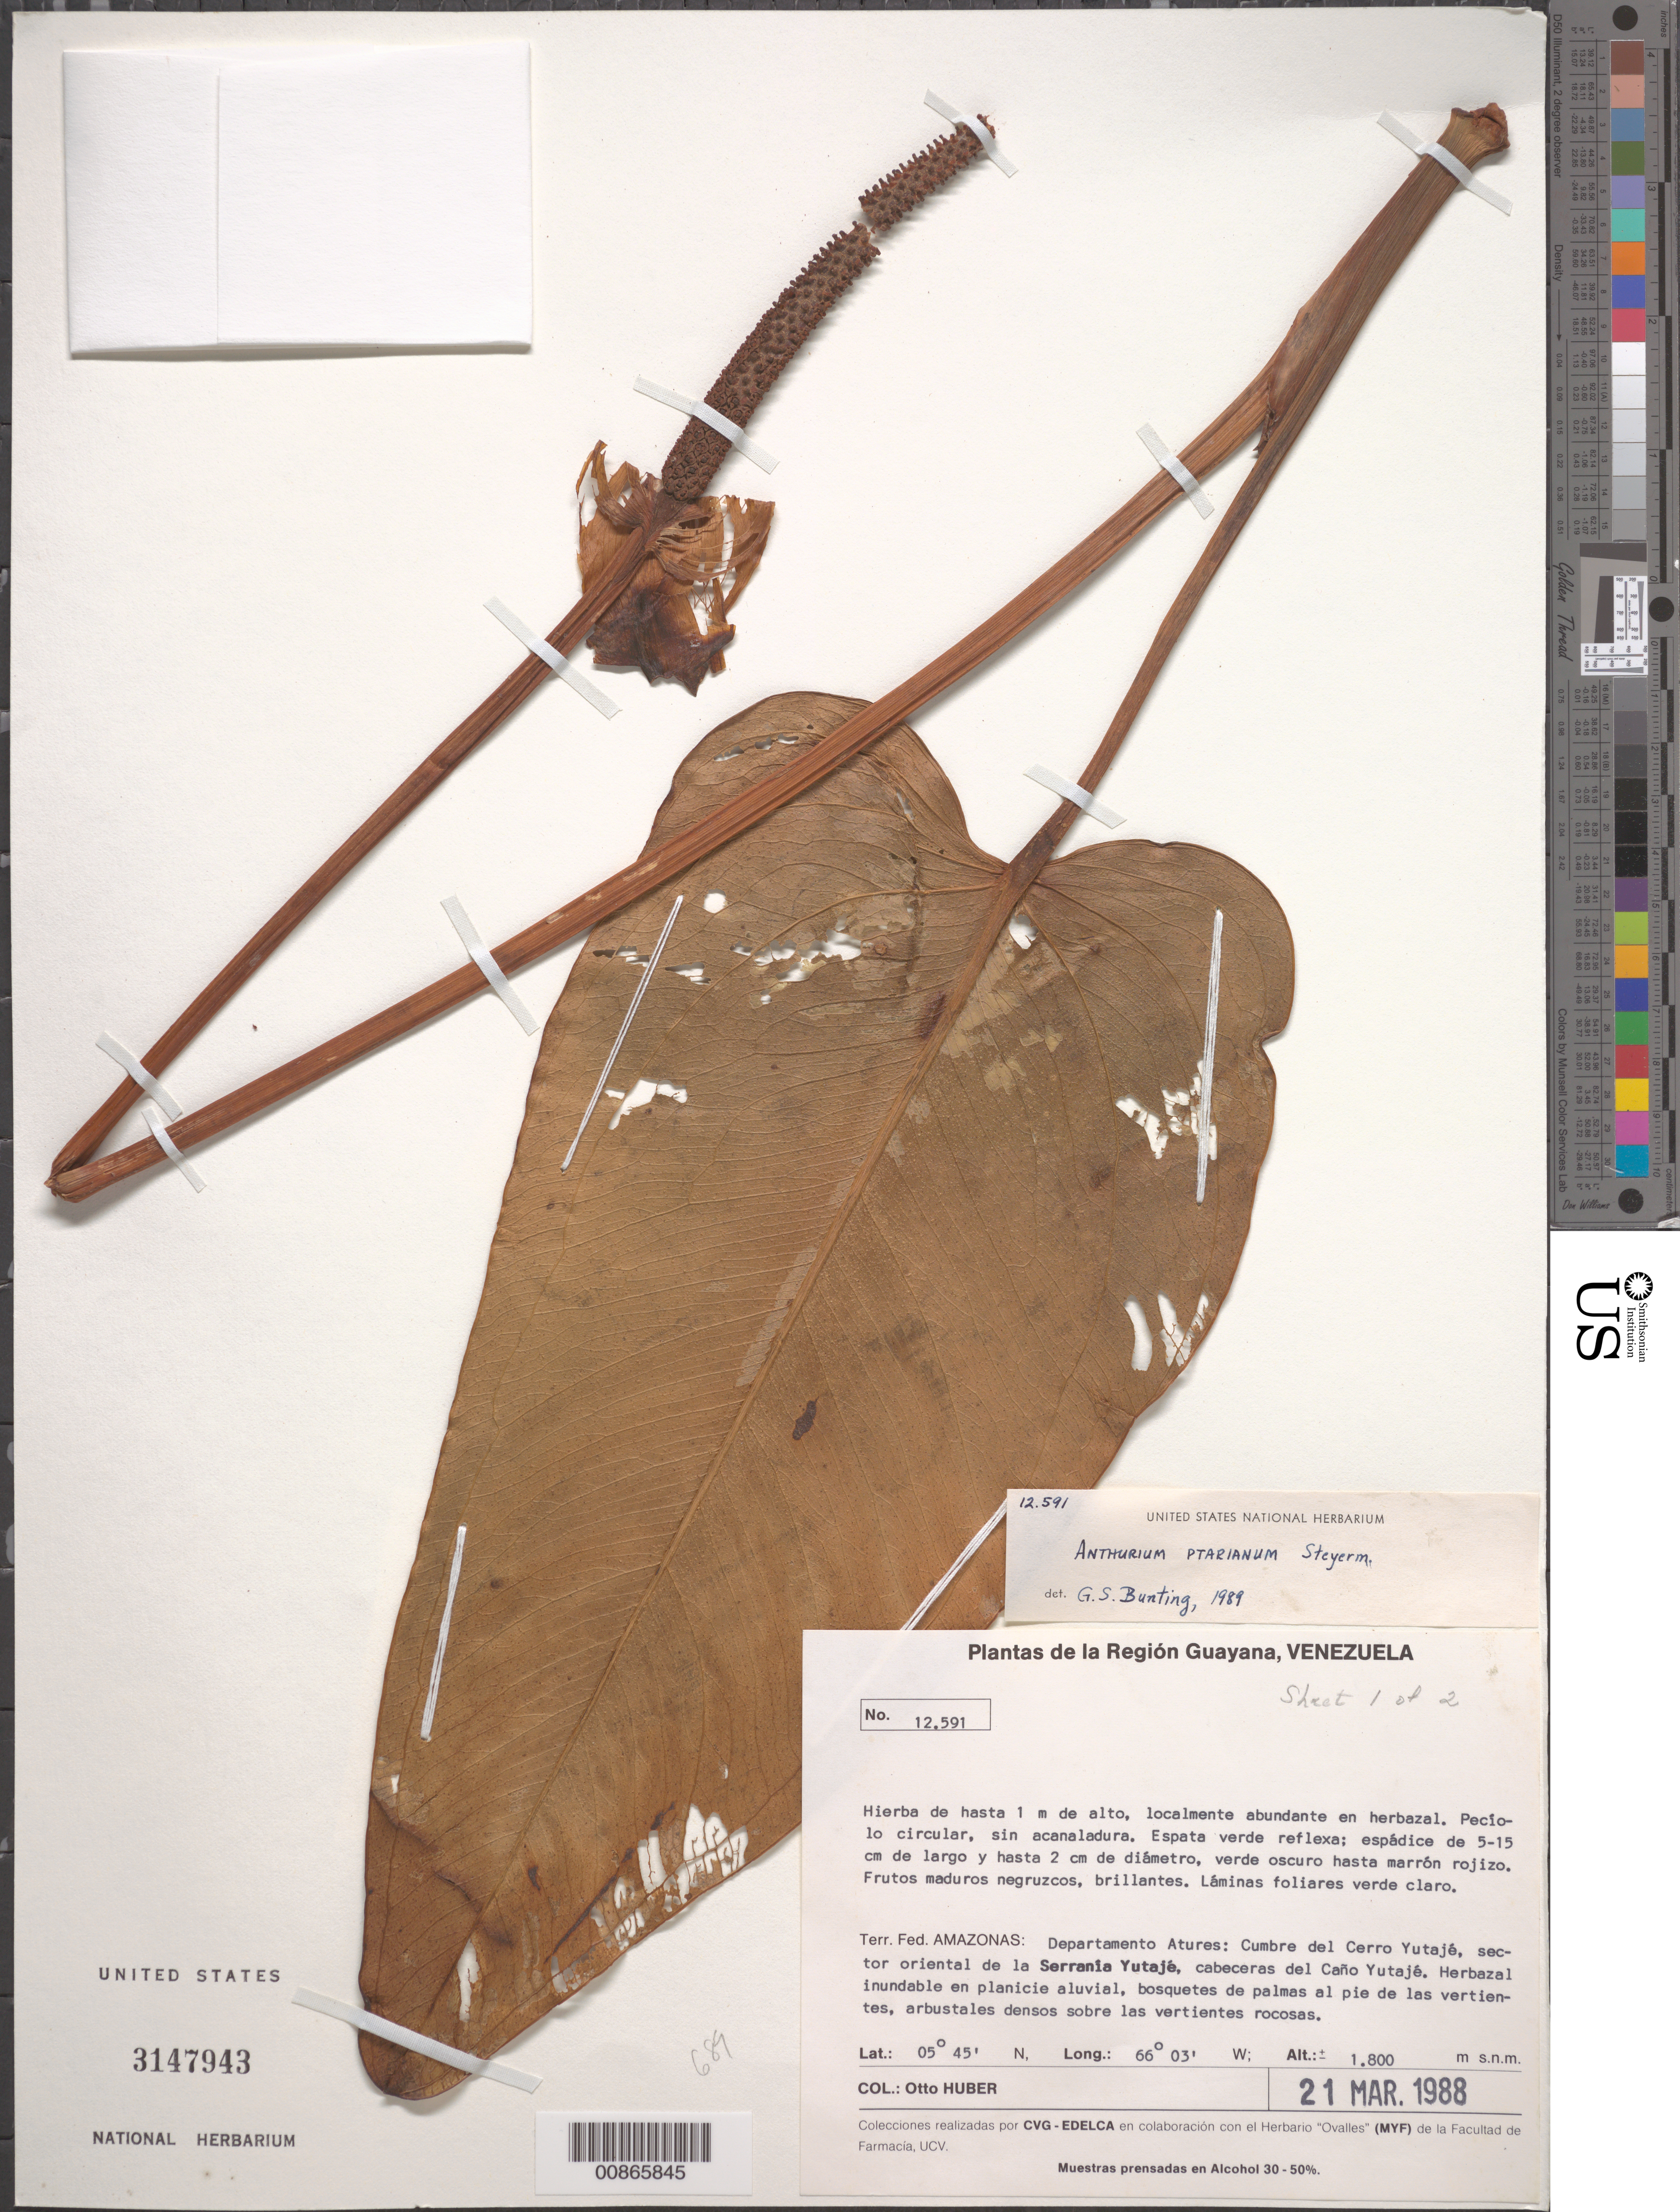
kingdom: Plantae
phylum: Tracheophyta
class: Liliopsida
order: Alismatales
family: Araceae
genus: Anthurium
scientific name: Anthurium ptarianum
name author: Steyerm.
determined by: Bunting, G. S.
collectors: O. Huber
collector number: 12591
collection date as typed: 21-Mar-88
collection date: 1988-03-21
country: Venezuela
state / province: Amazonas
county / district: Atures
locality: Cerro Yutajé, cumbre, sector oriental de la Serrania Yutajé, cabeceras del Caño Yutajé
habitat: Herbous place in alluvial plain, forests of palms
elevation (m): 1800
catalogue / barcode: US 3147943